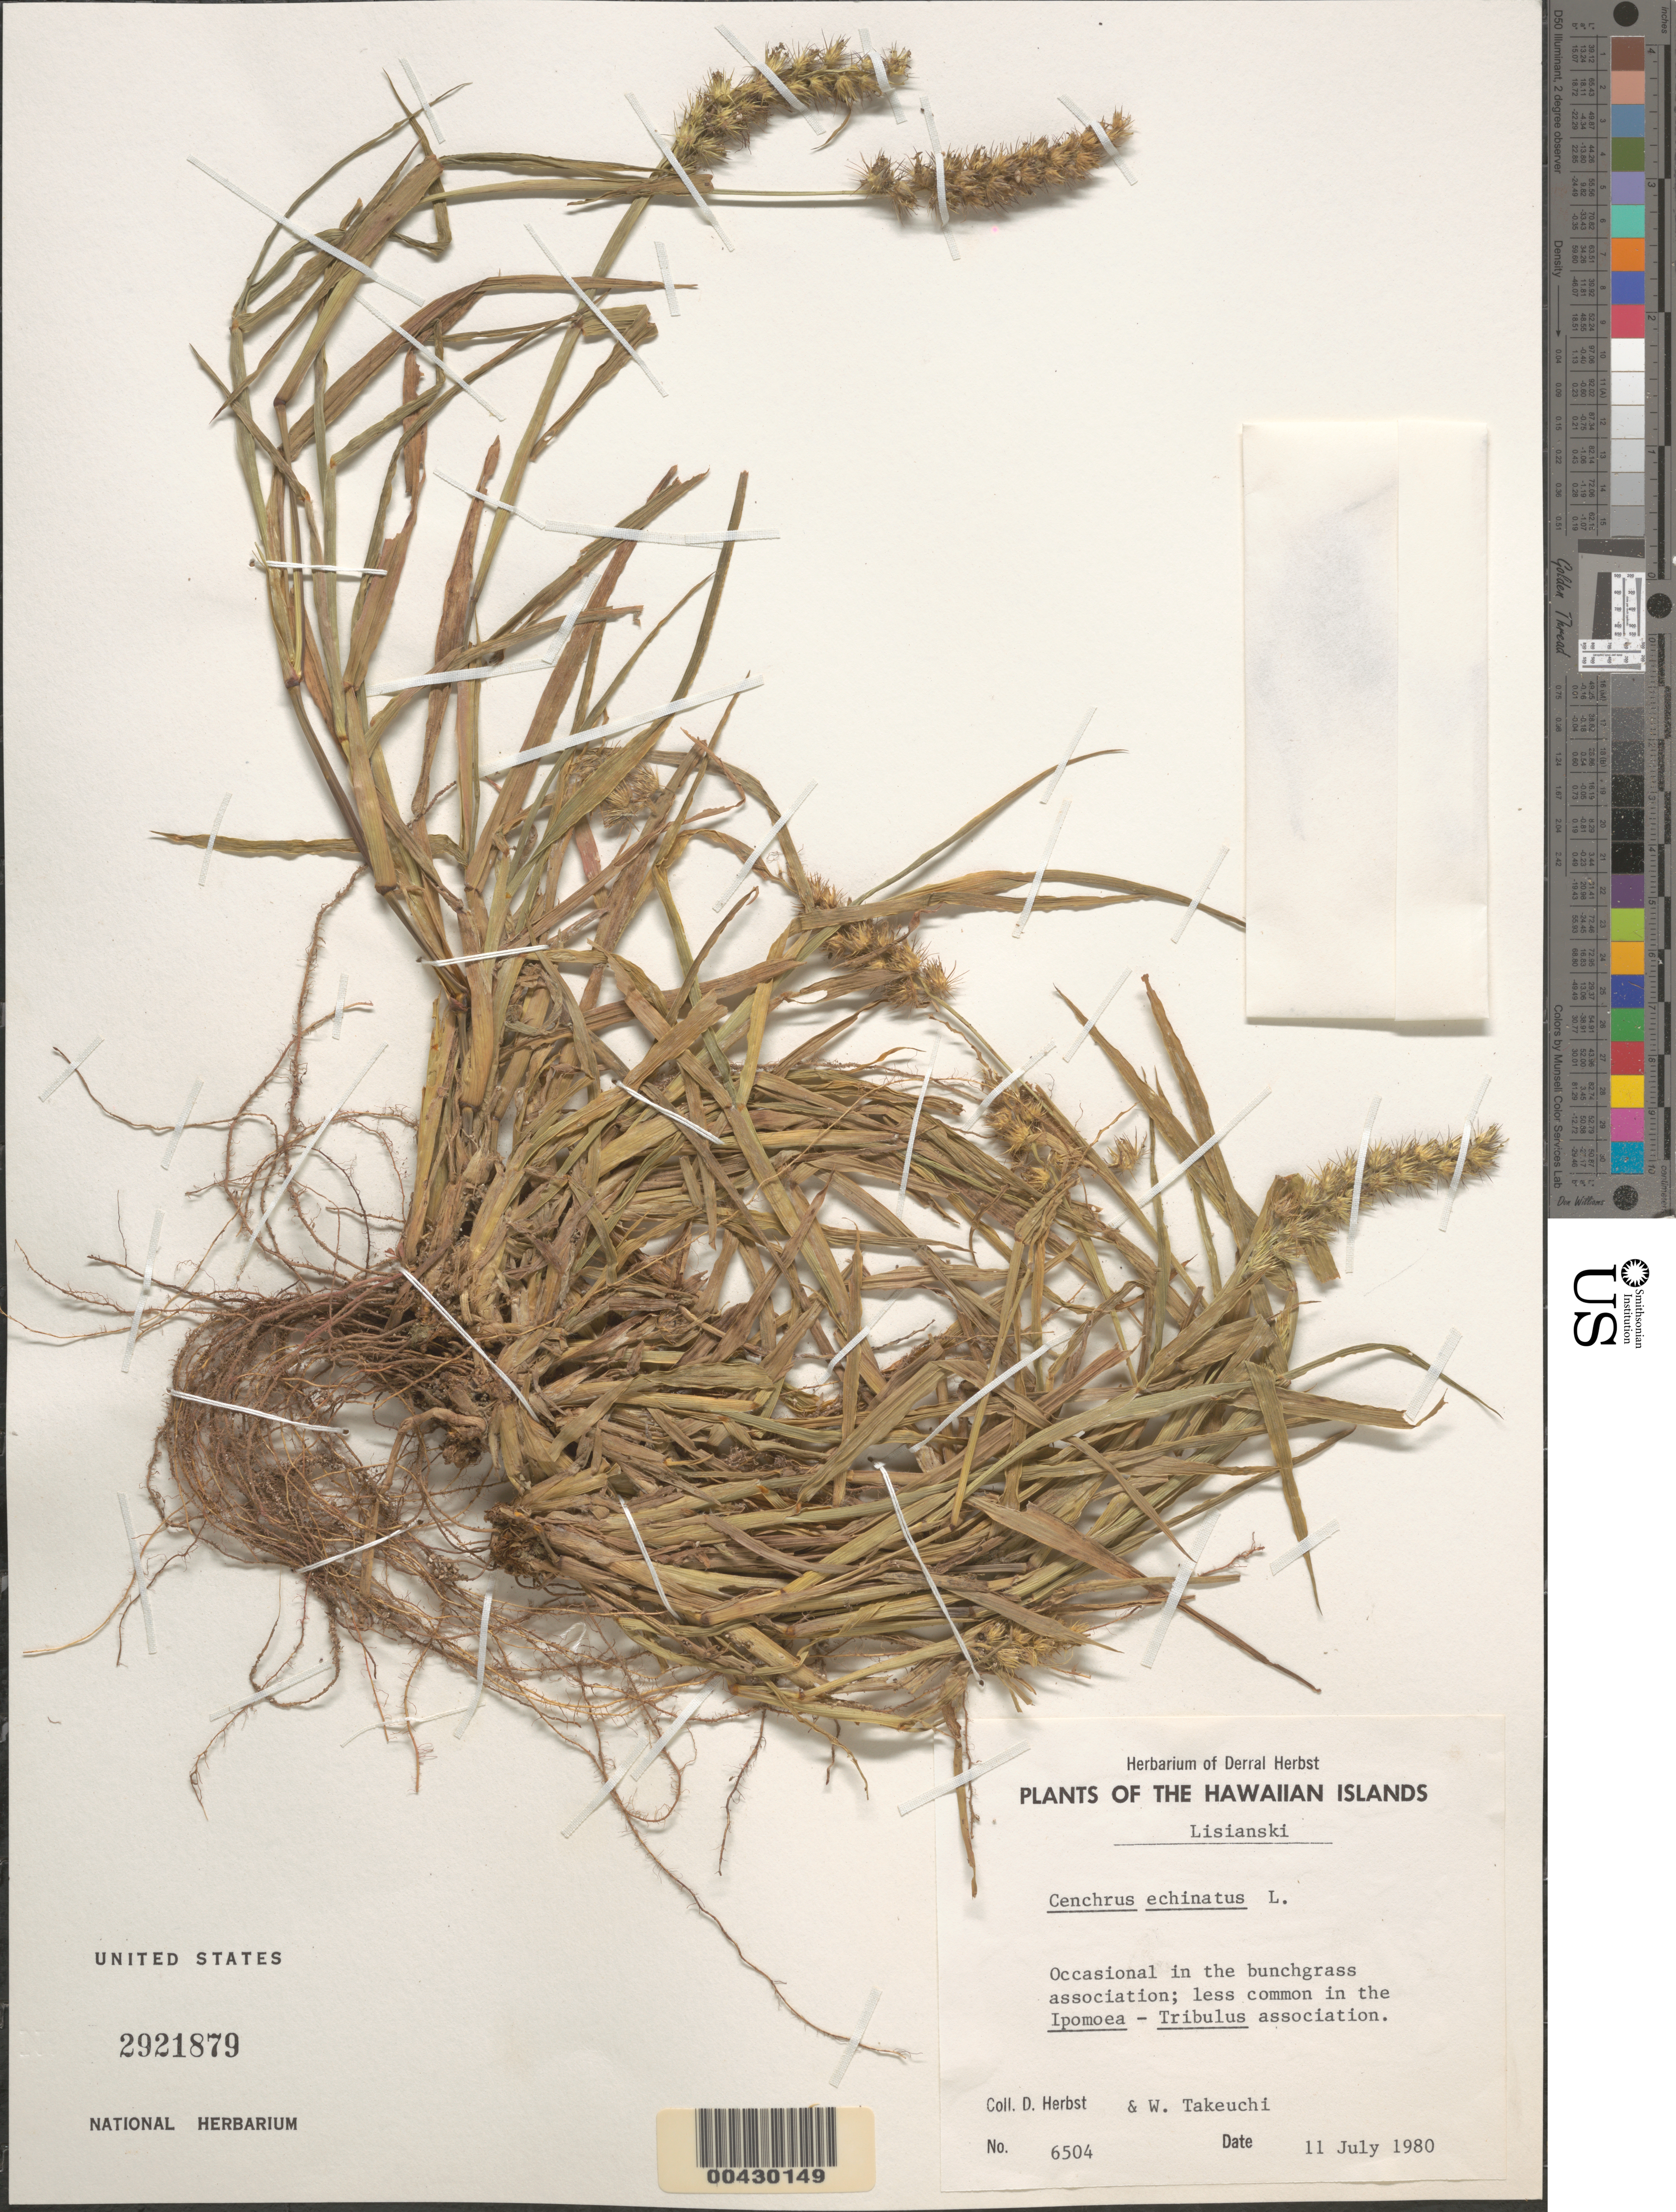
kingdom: Plantae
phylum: Tracheophyta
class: Liliopsida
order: Poales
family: Poaceae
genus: Cenchrus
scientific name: Cenchrus echinatus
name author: L.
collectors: D. R. Herbst & W. N. Takeuchi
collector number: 6504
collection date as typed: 11 Jul 1980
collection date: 1980-07-11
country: United States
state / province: Hawaii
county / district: Honolulu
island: Lisianski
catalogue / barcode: US 2921879